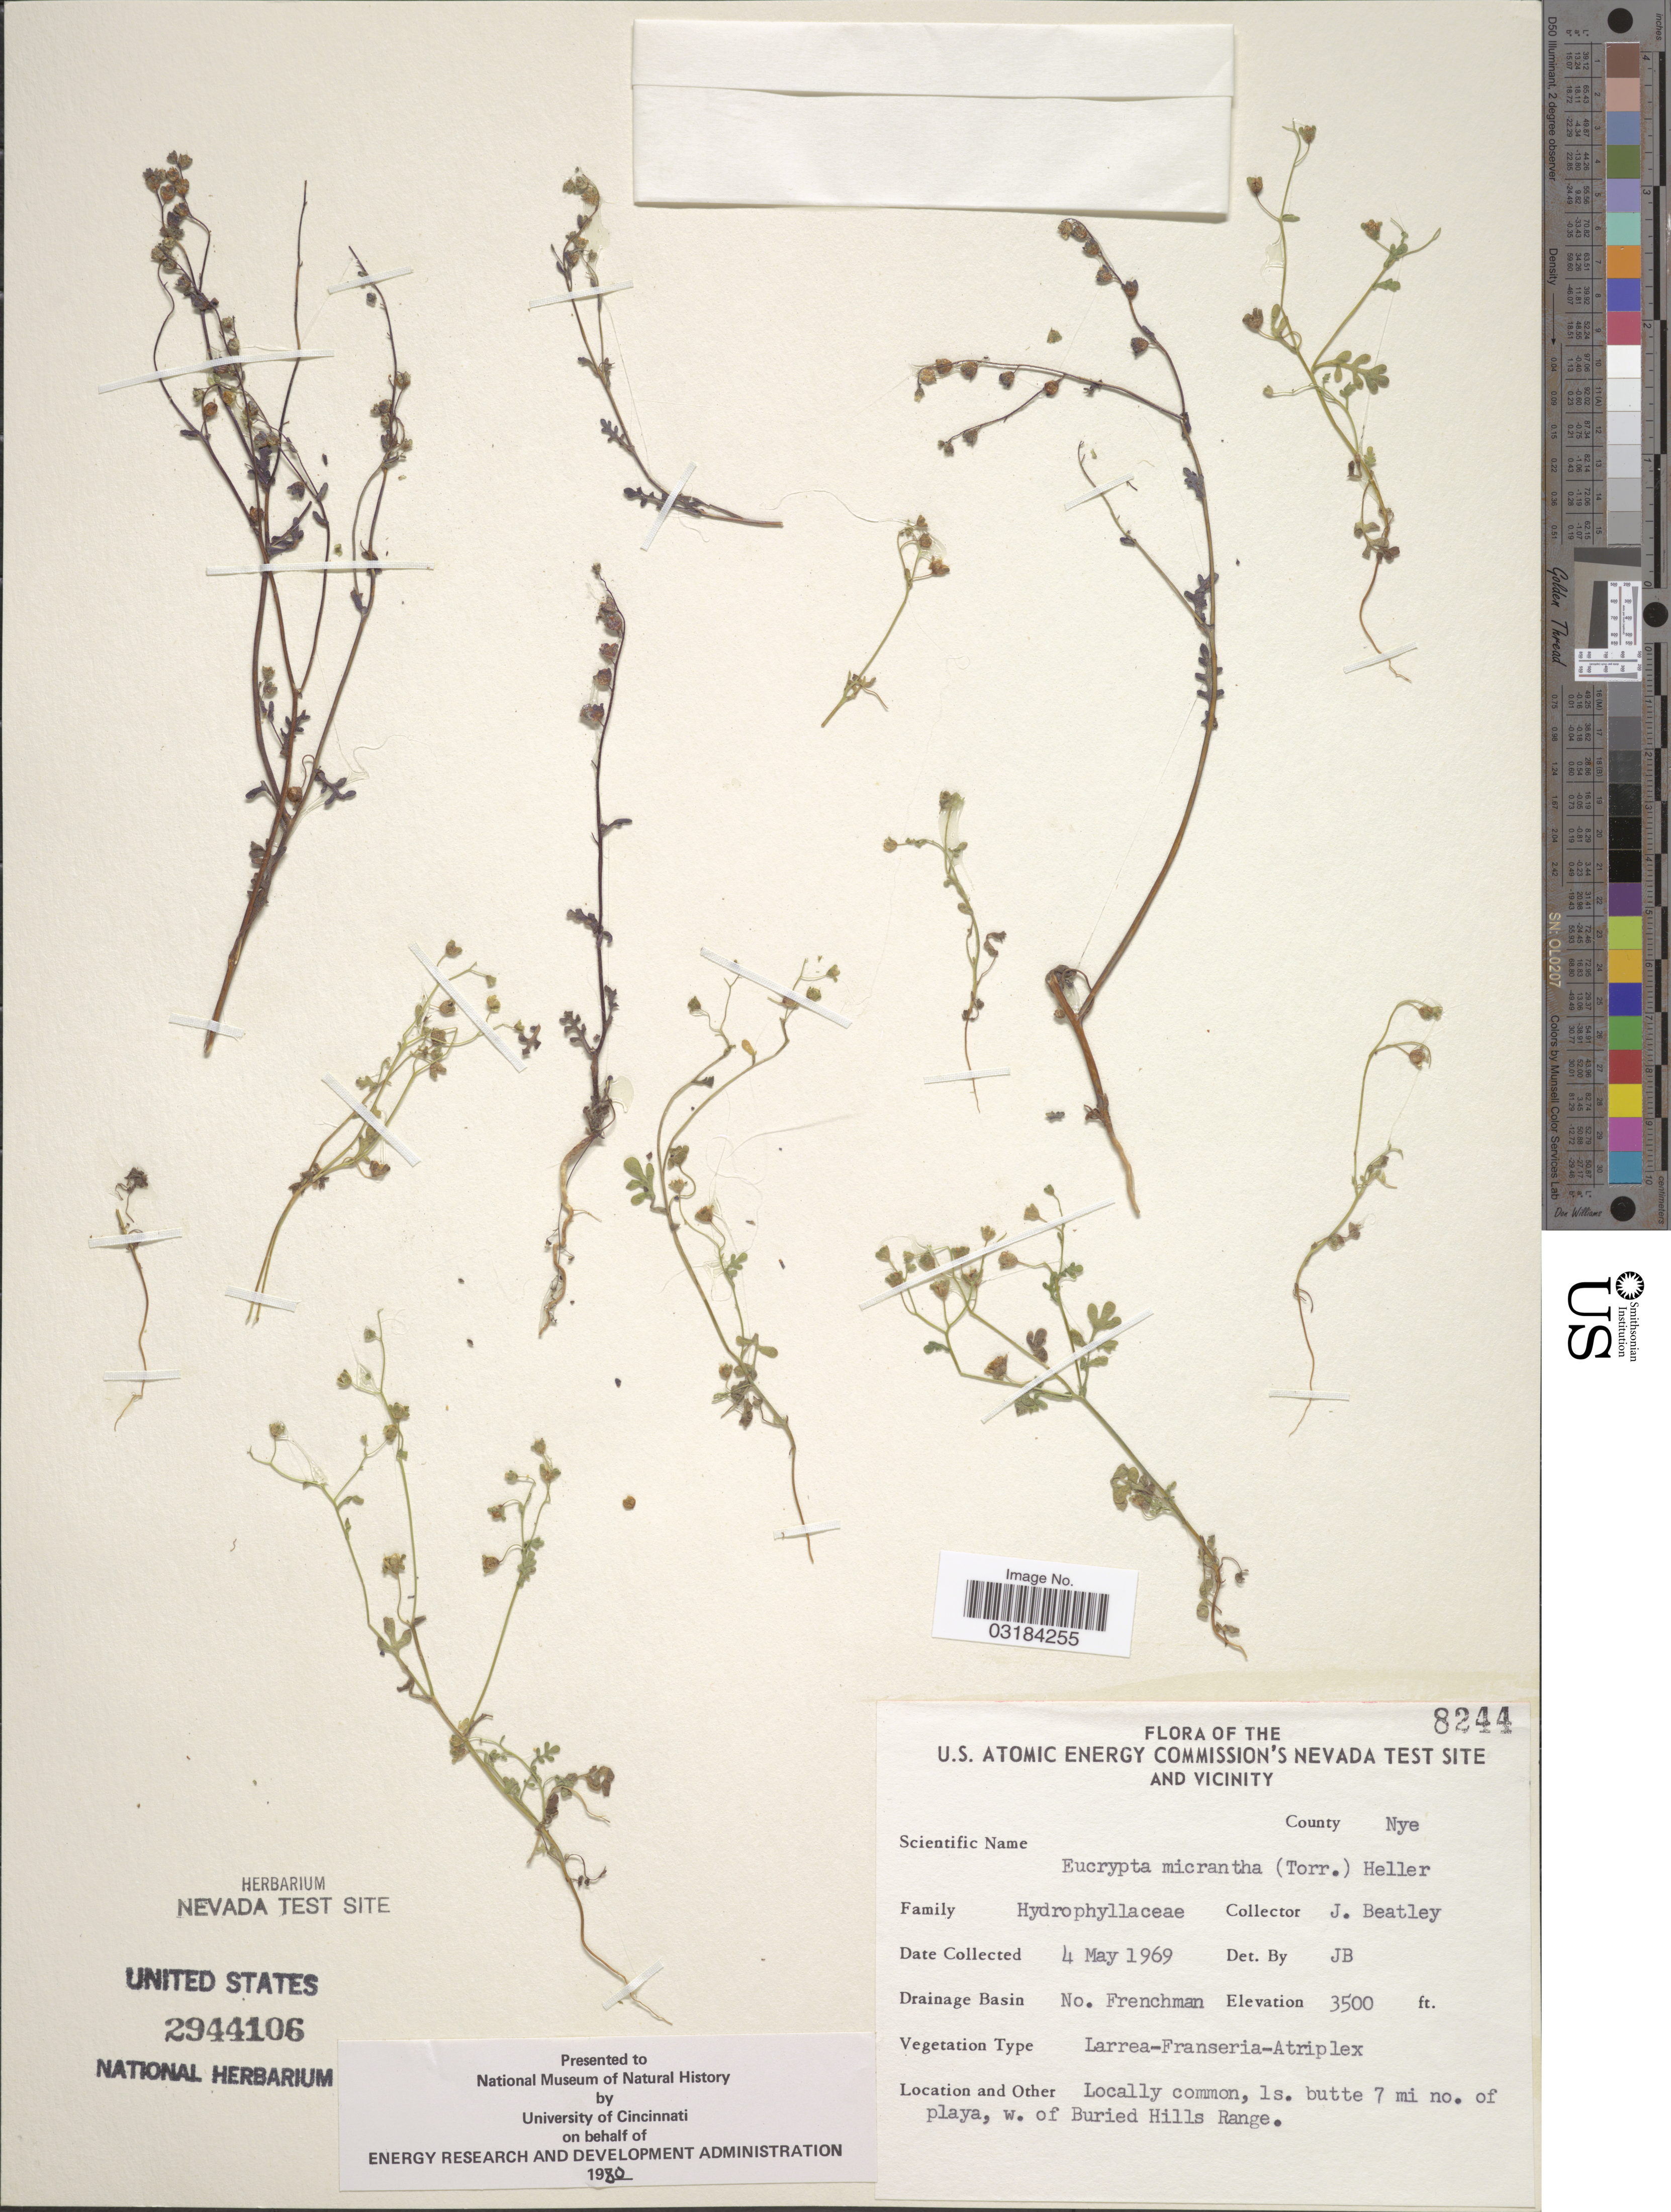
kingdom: Plantae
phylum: Tracheophyta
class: Magnoliopsida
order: Boraginales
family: Hydrophyllaceae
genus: Eucrypta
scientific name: Eucrypta micrantha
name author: (Torr.) A. Heller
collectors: J. C. Beatley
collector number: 8244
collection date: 1969-05-04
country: United States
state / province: Nevada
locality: U.S. Atomic Energy Commission's Nevada Test Site and Vicinity. County Nye. Drainage Basin No. Frenchman. Ls. butte 7 mi no. of playa, w. of Buried Hills Range.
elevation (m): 1067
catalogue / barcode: US 2944106